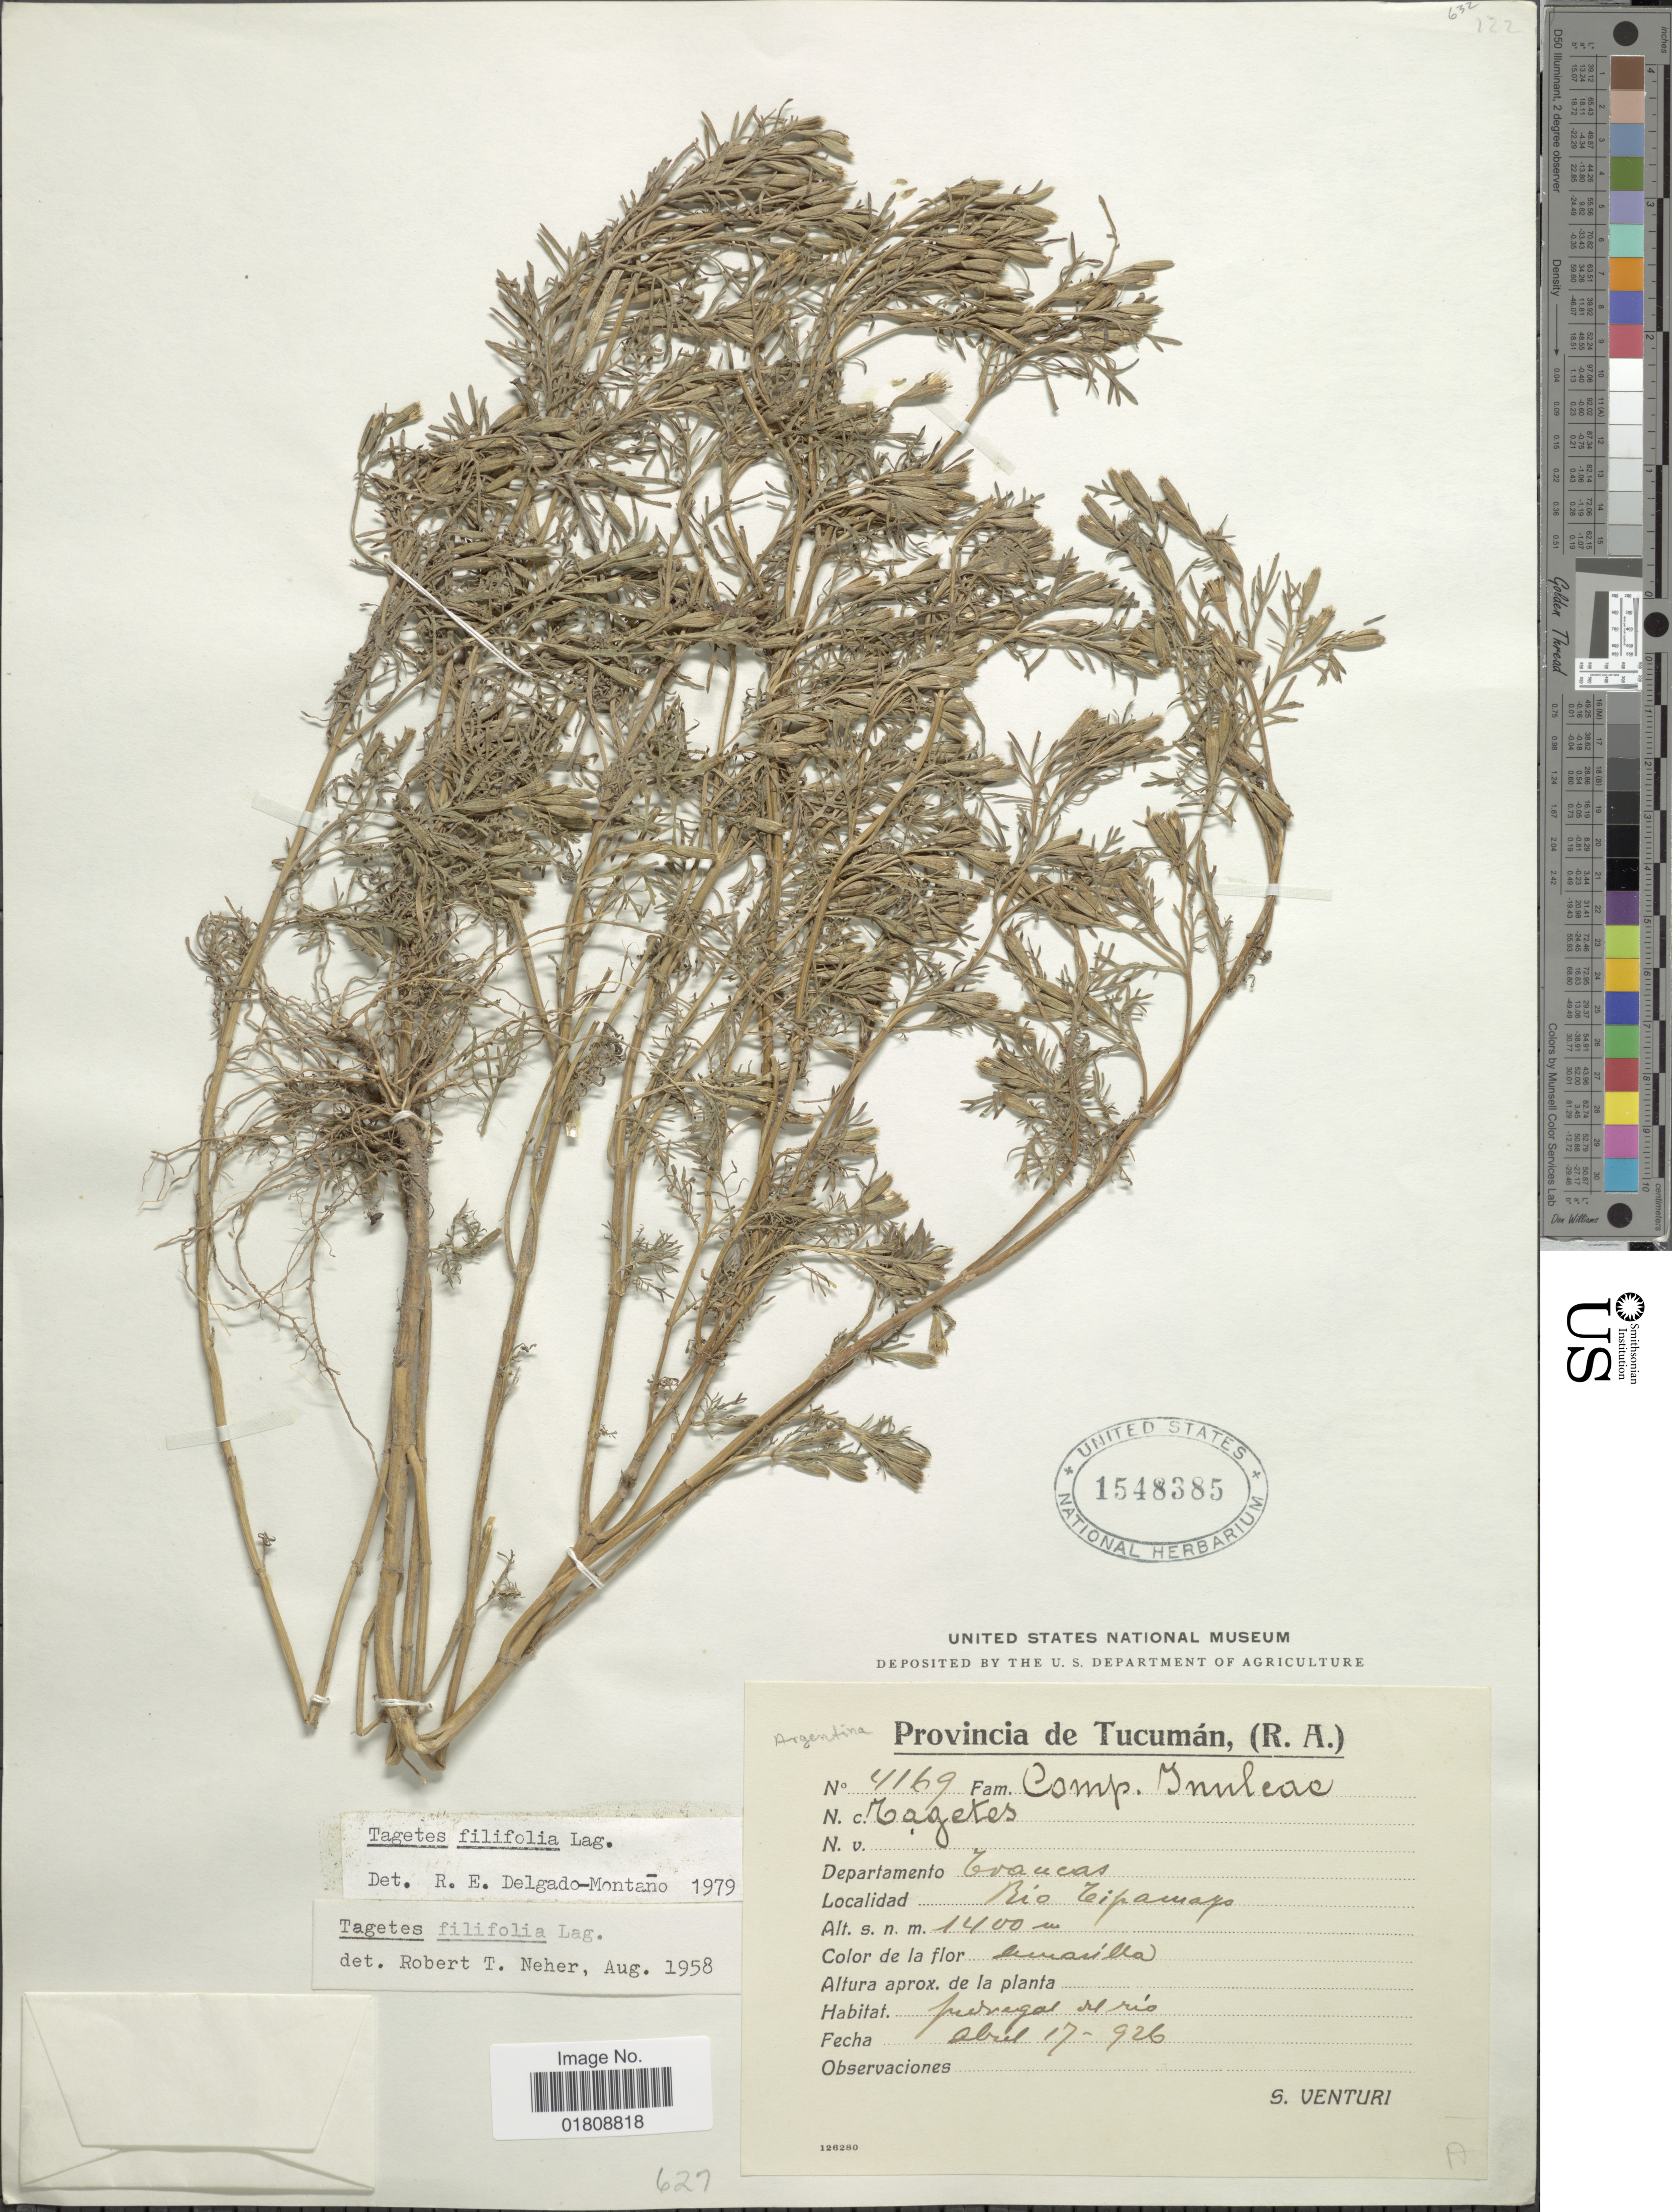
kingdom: Plantae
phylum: Tracheophyta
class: Magnoliopsida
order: Asterales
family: Asteraceae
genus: Tagetes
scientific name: Tagetes filifolia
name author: Lag.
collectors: S. Venturi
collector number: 4169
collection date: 1926-04-17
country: Argentina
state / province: Tucumán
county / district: Trancas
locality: Río Tipamayo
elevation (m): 1400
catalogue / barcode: US 1548385